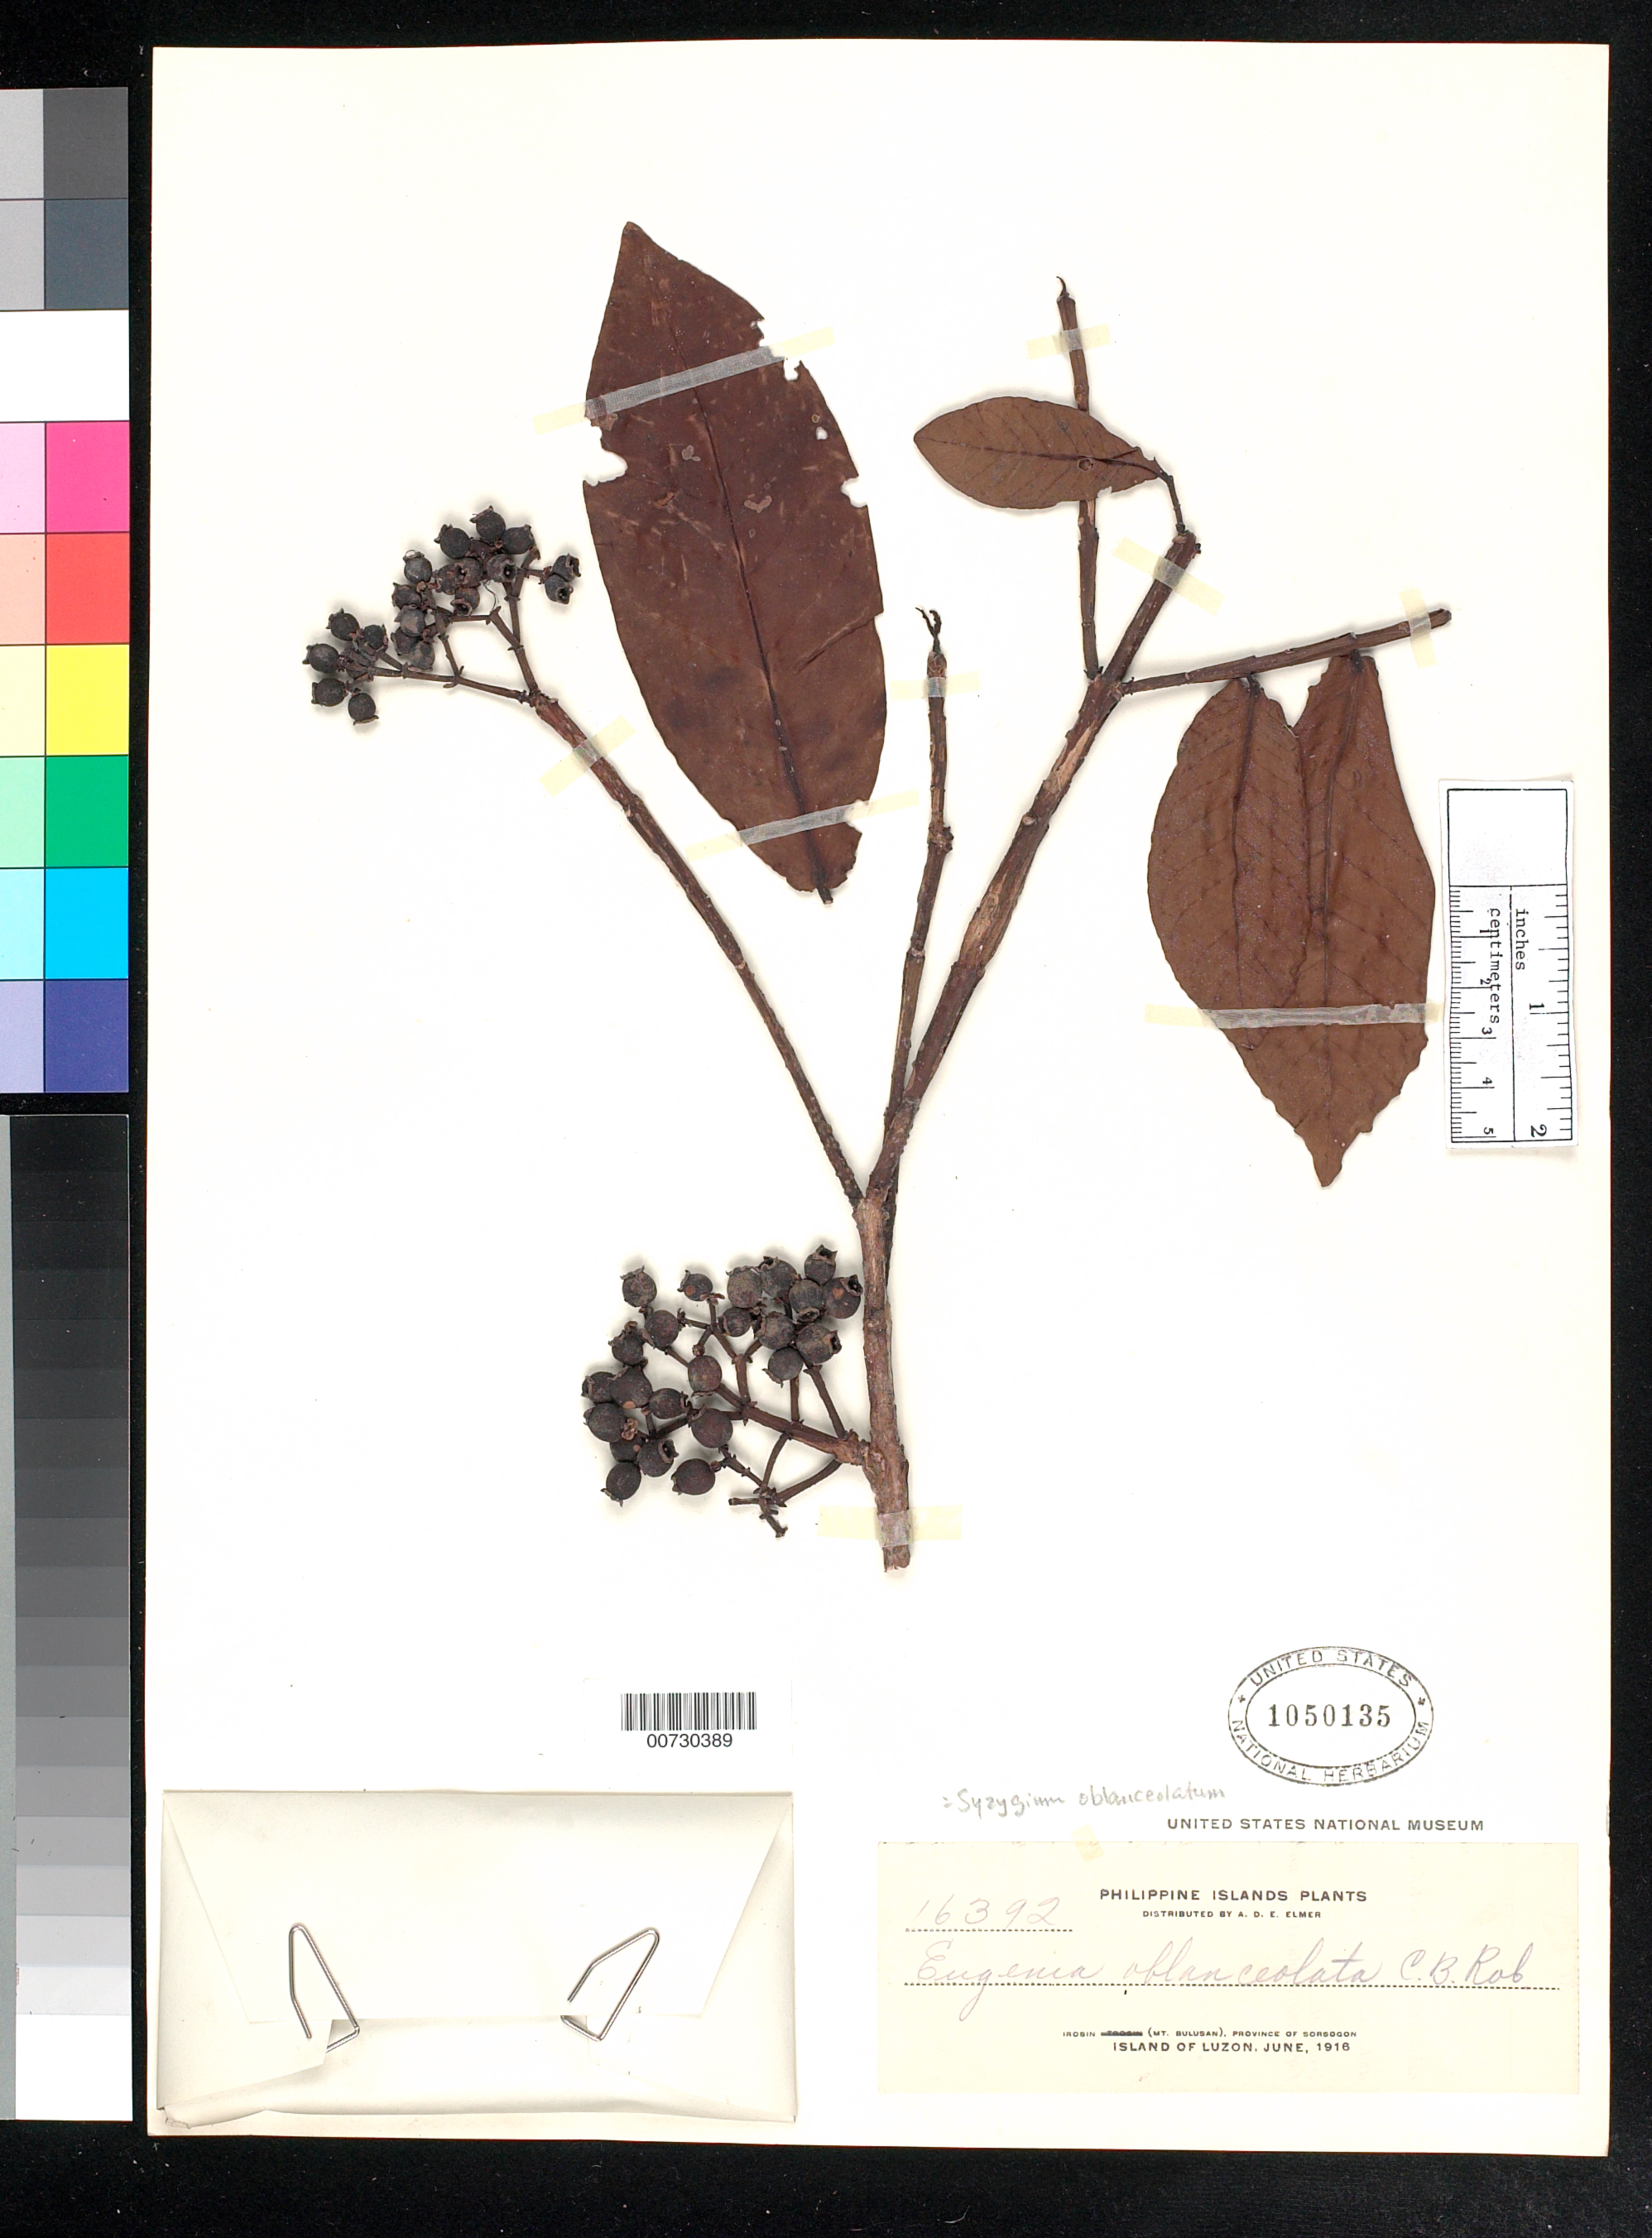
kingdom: Plantae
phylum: Tracheophyta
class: Magnoliopsida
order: Myrtales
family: Myrtaceae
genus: Syzygium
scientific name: Syzygium oblanceolatum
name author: (C.B. Rob.) Merr.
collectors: A. D. E. Elmer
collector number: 16392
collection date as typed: Jun 1916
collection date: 1916-06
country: Philippines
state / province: Bicol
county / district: Sorsogon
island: Luzon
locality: Irosin, Mt. Bulusan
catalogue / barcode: US 1050135